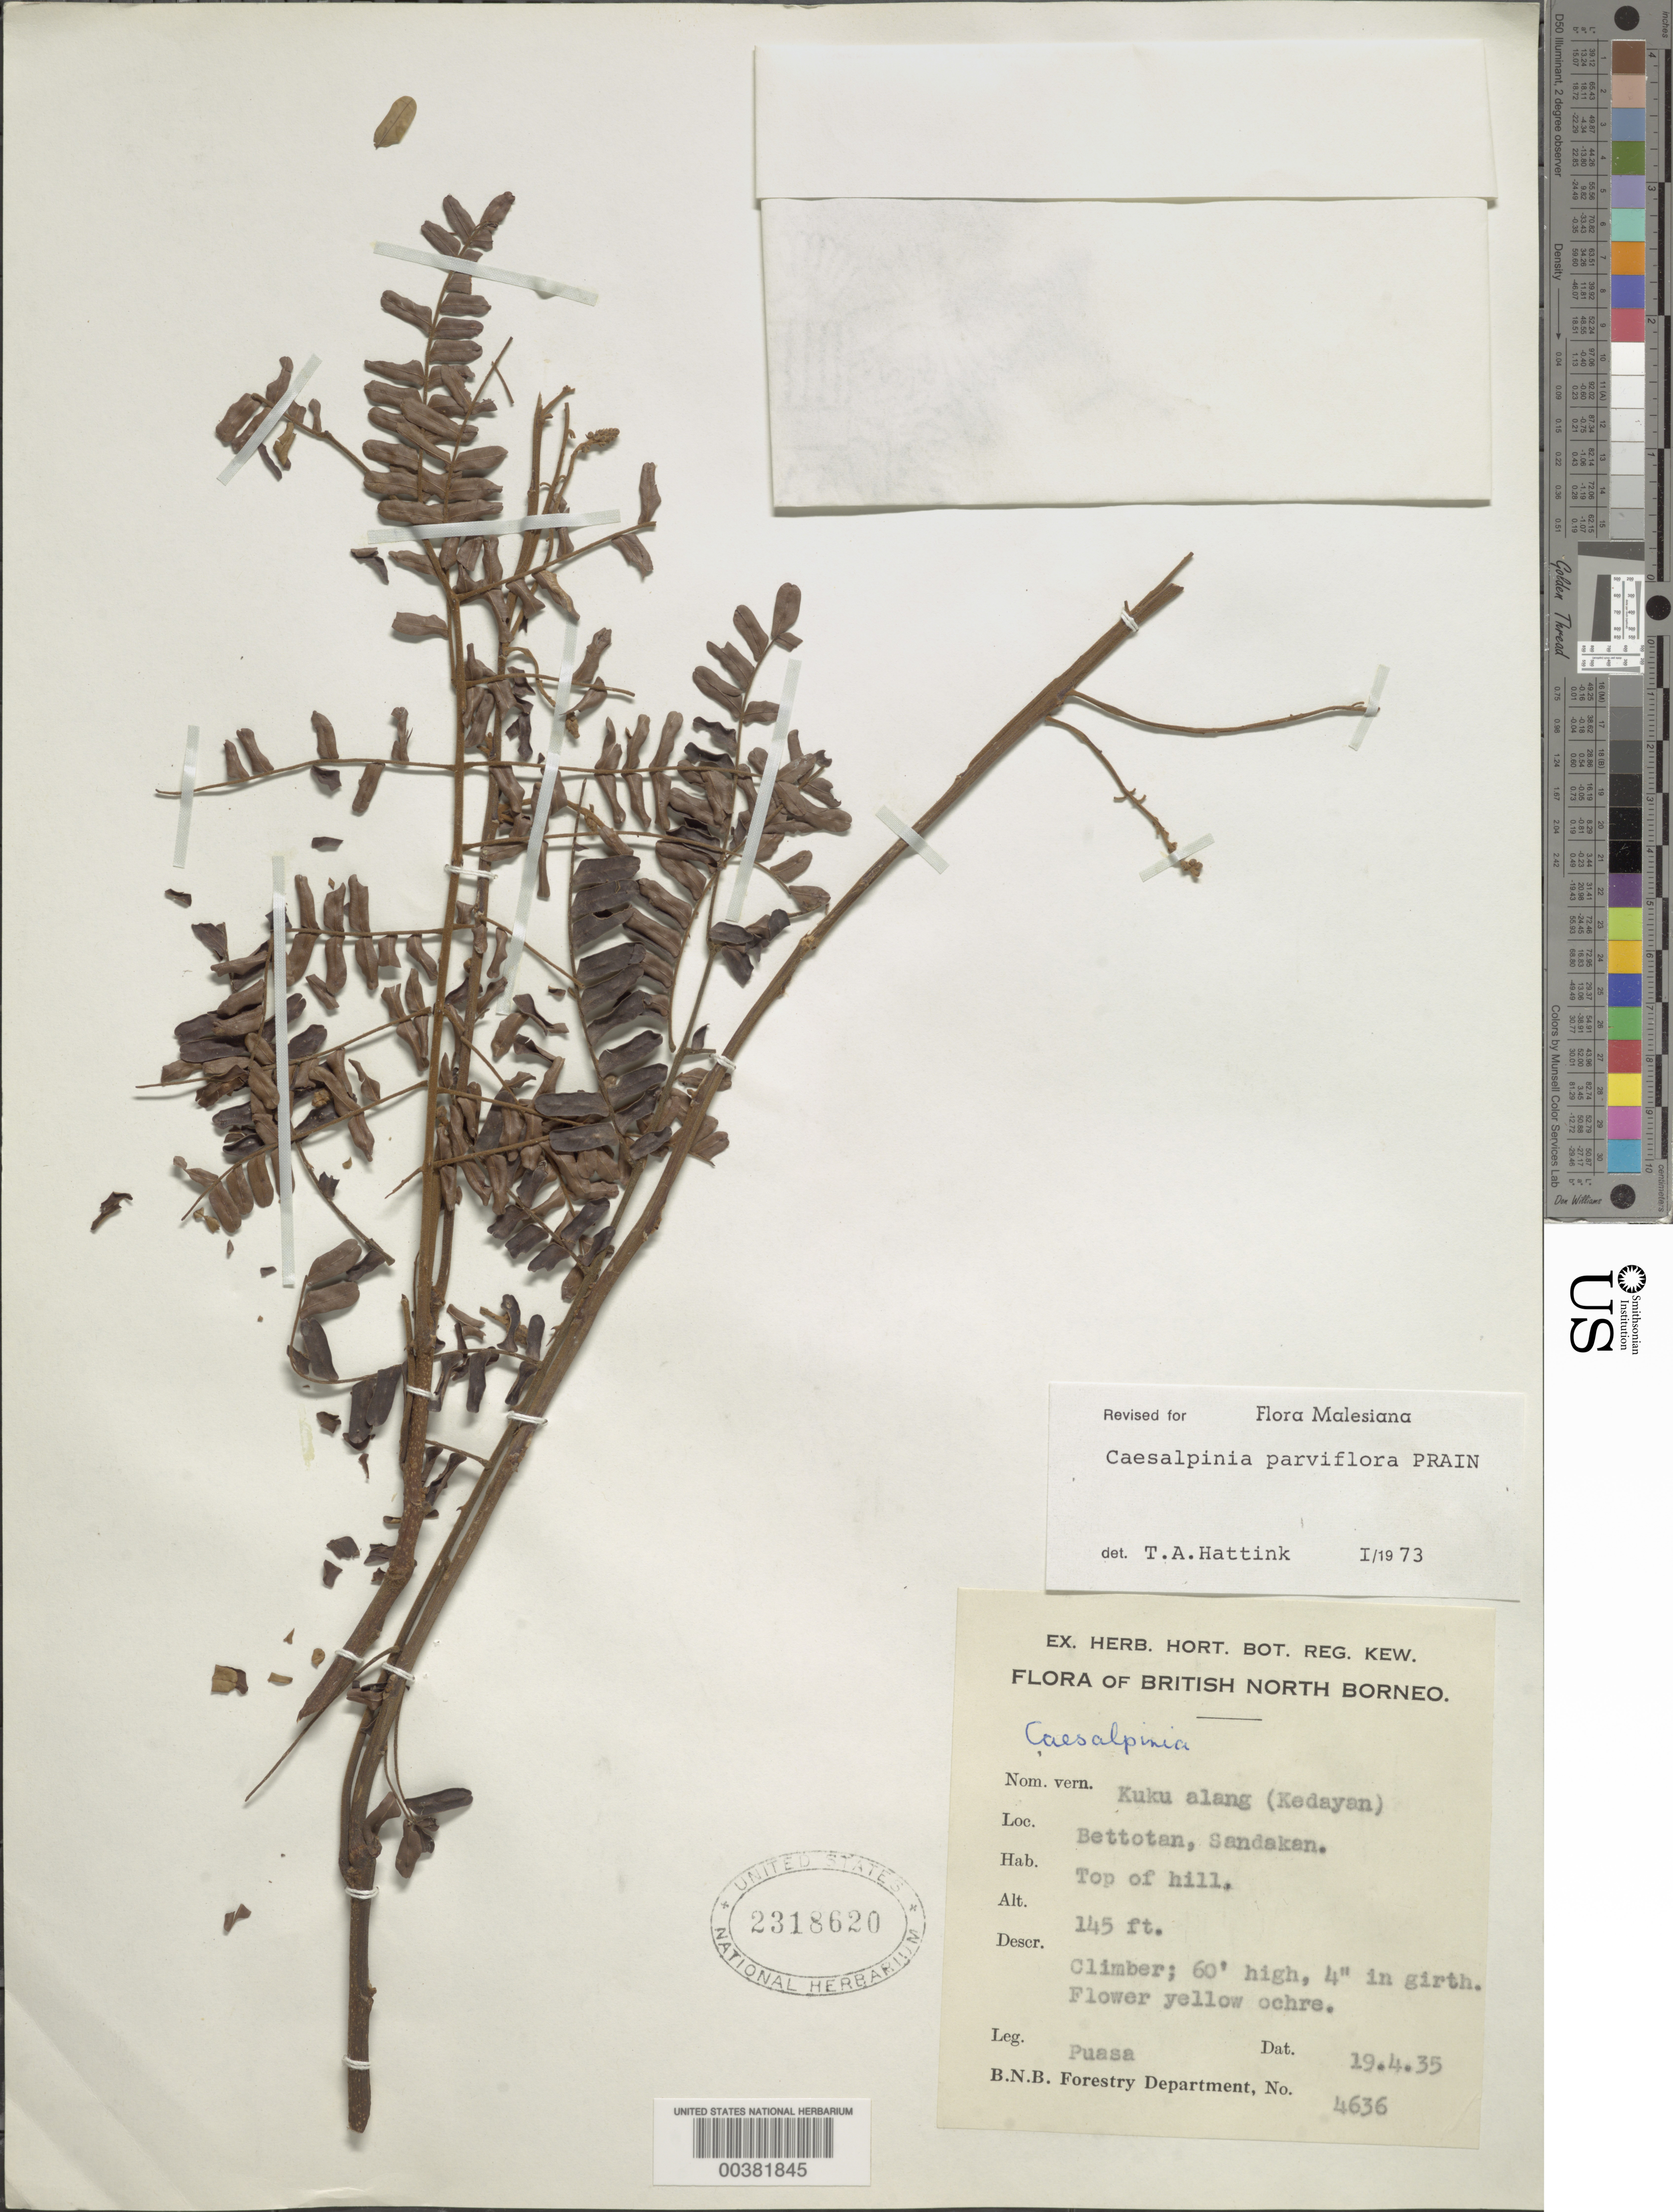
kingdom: Plantae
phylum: Tracheophyta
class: Magnoliopsida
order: Fabales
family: Fabaceae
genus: Biancaea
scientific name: Biancaea parviflora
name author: (Prain) Mayta & Molinari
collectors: M. Puasa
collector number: N. Borneo Forestry No. 4636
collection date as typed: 19 Apr 1935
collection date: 1935-04-19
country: Malaysia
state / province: Sabah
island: Borneo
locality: Bettotan, sandakan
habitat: Top of hill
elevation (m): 44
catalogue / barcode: US 2318620